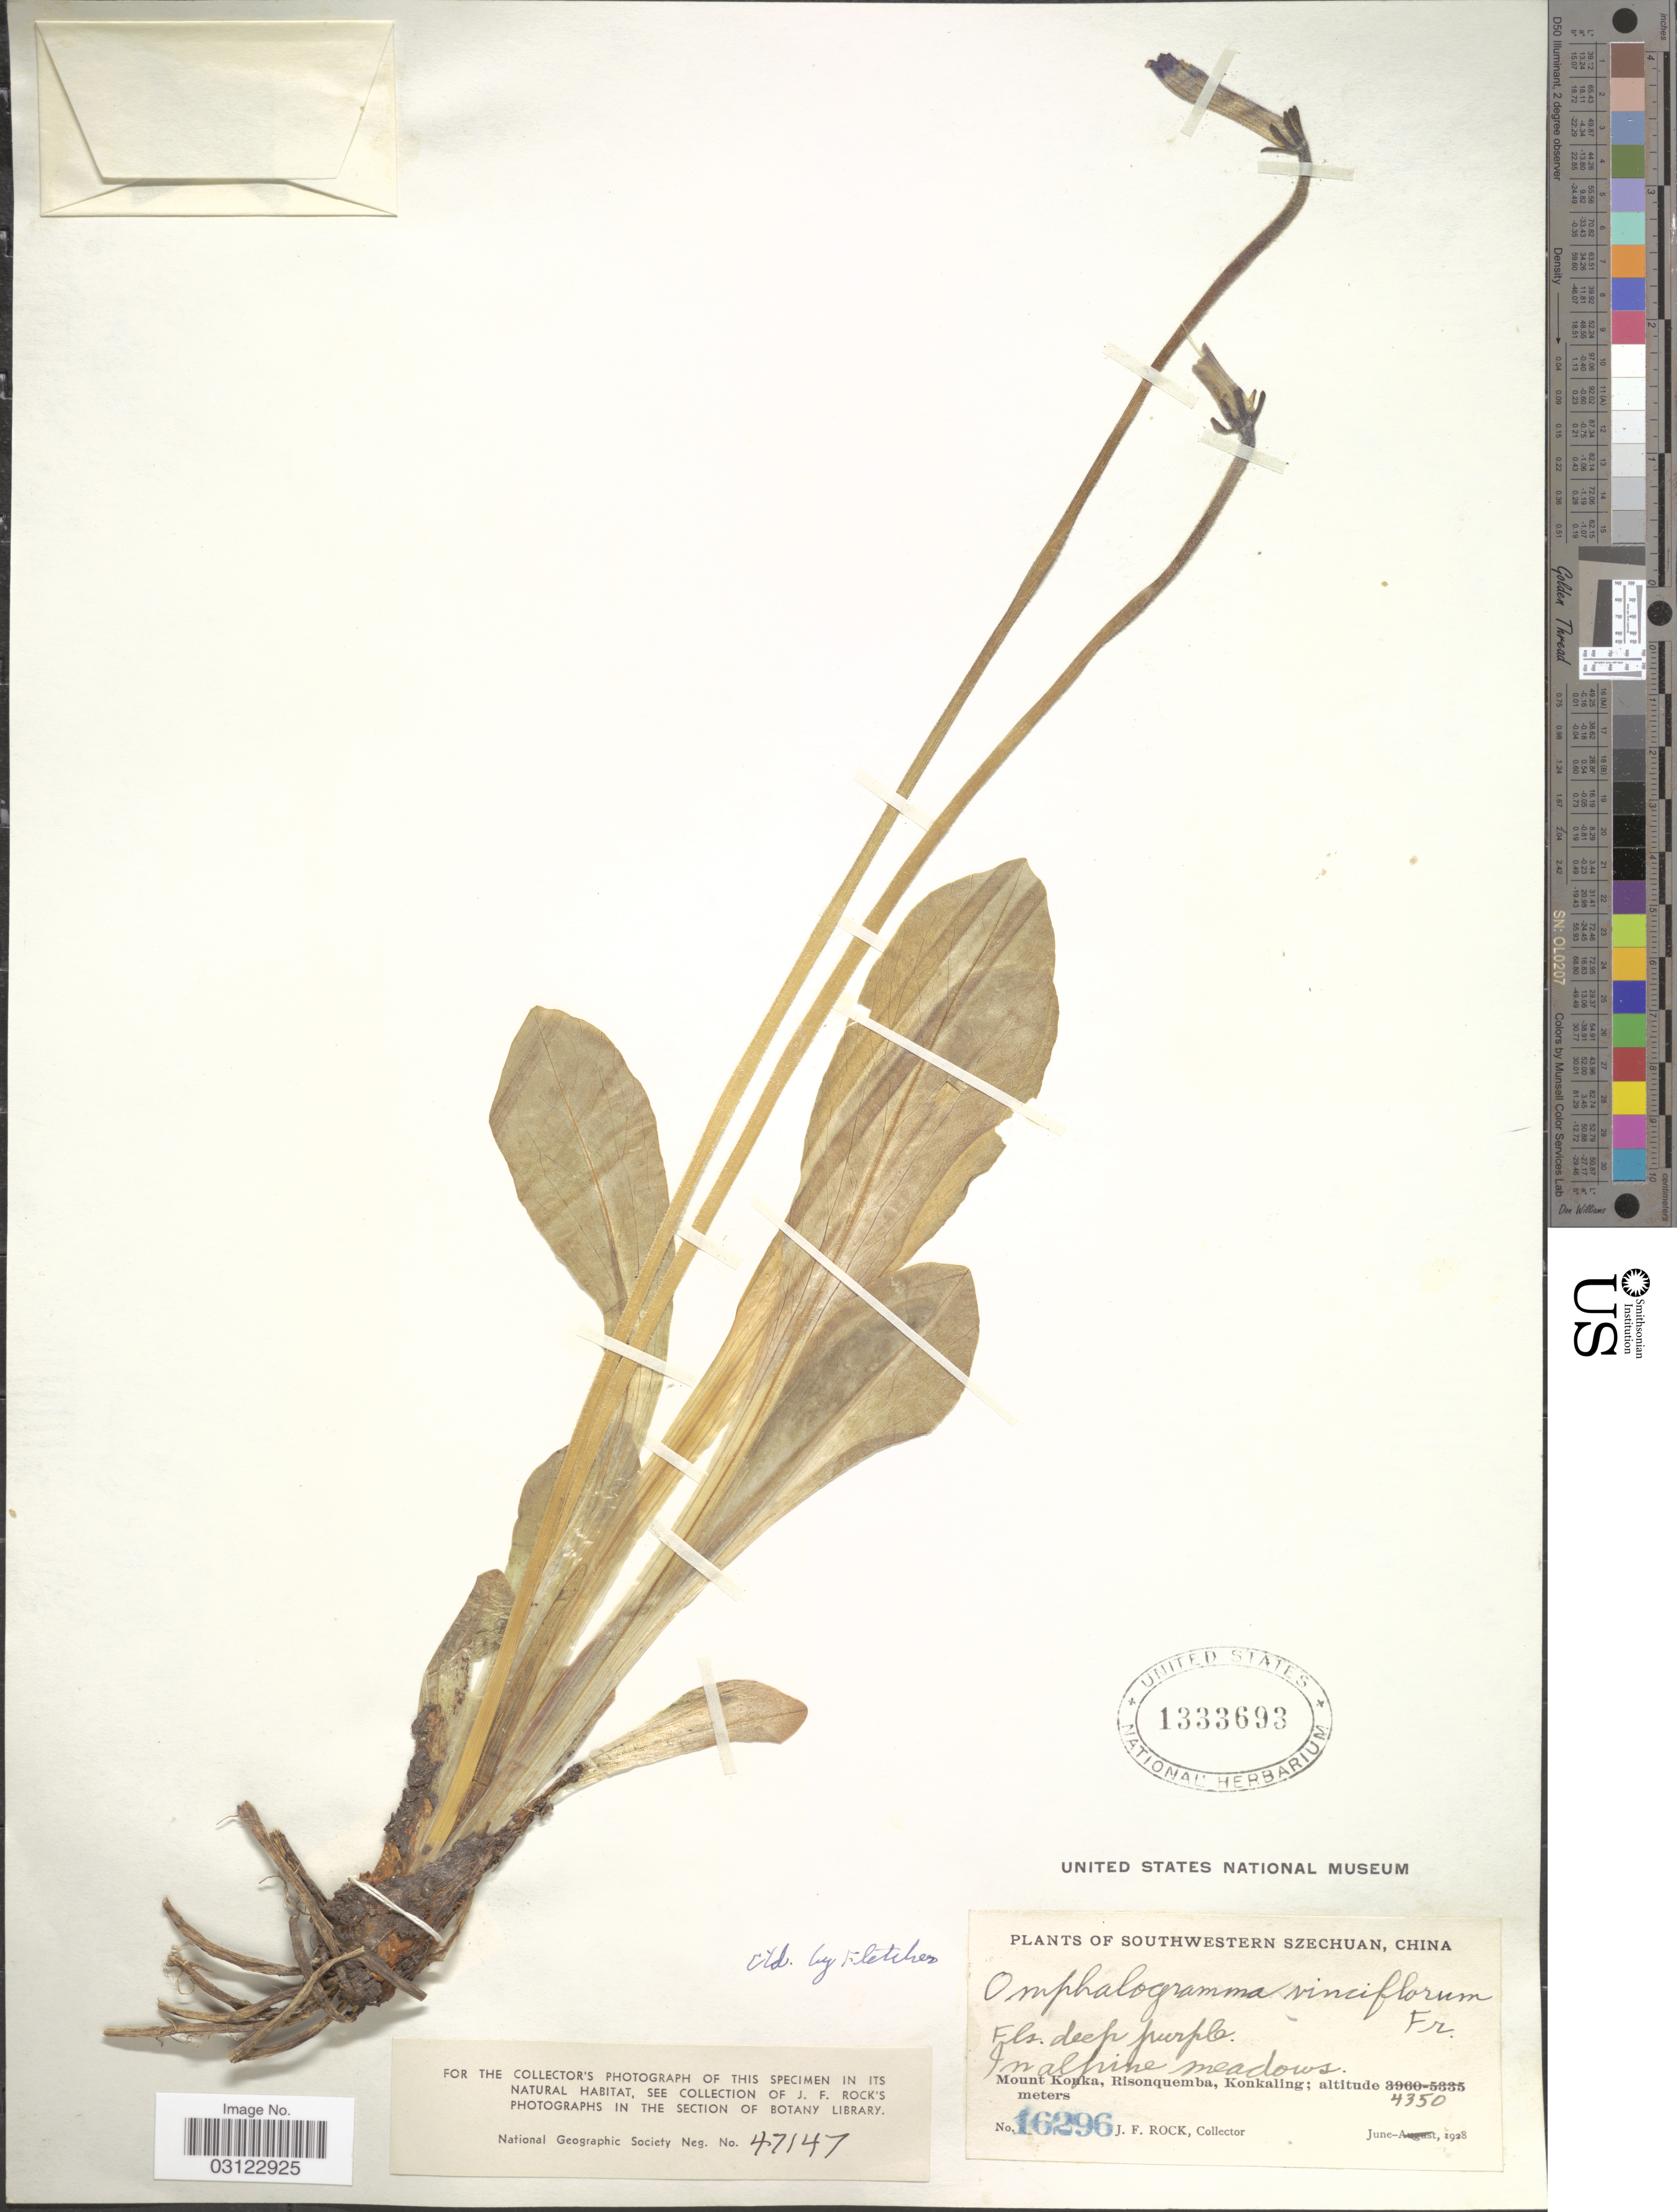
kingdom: Plantae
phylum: Tracheophyta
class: Magnoliopsida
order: Ericales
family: Primulaceae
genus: Omphalogramma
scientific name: Omphalogramma vinciflorum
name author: (Franch.) Franch.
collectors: J. Rock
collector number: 16296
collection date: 1928-06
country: China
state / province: Sichuan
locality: Southwestern Szechuan. In alpine meadows. Mount Konka, Risonquemba, Konkaling.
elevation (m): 4350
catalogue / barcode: US 1333693